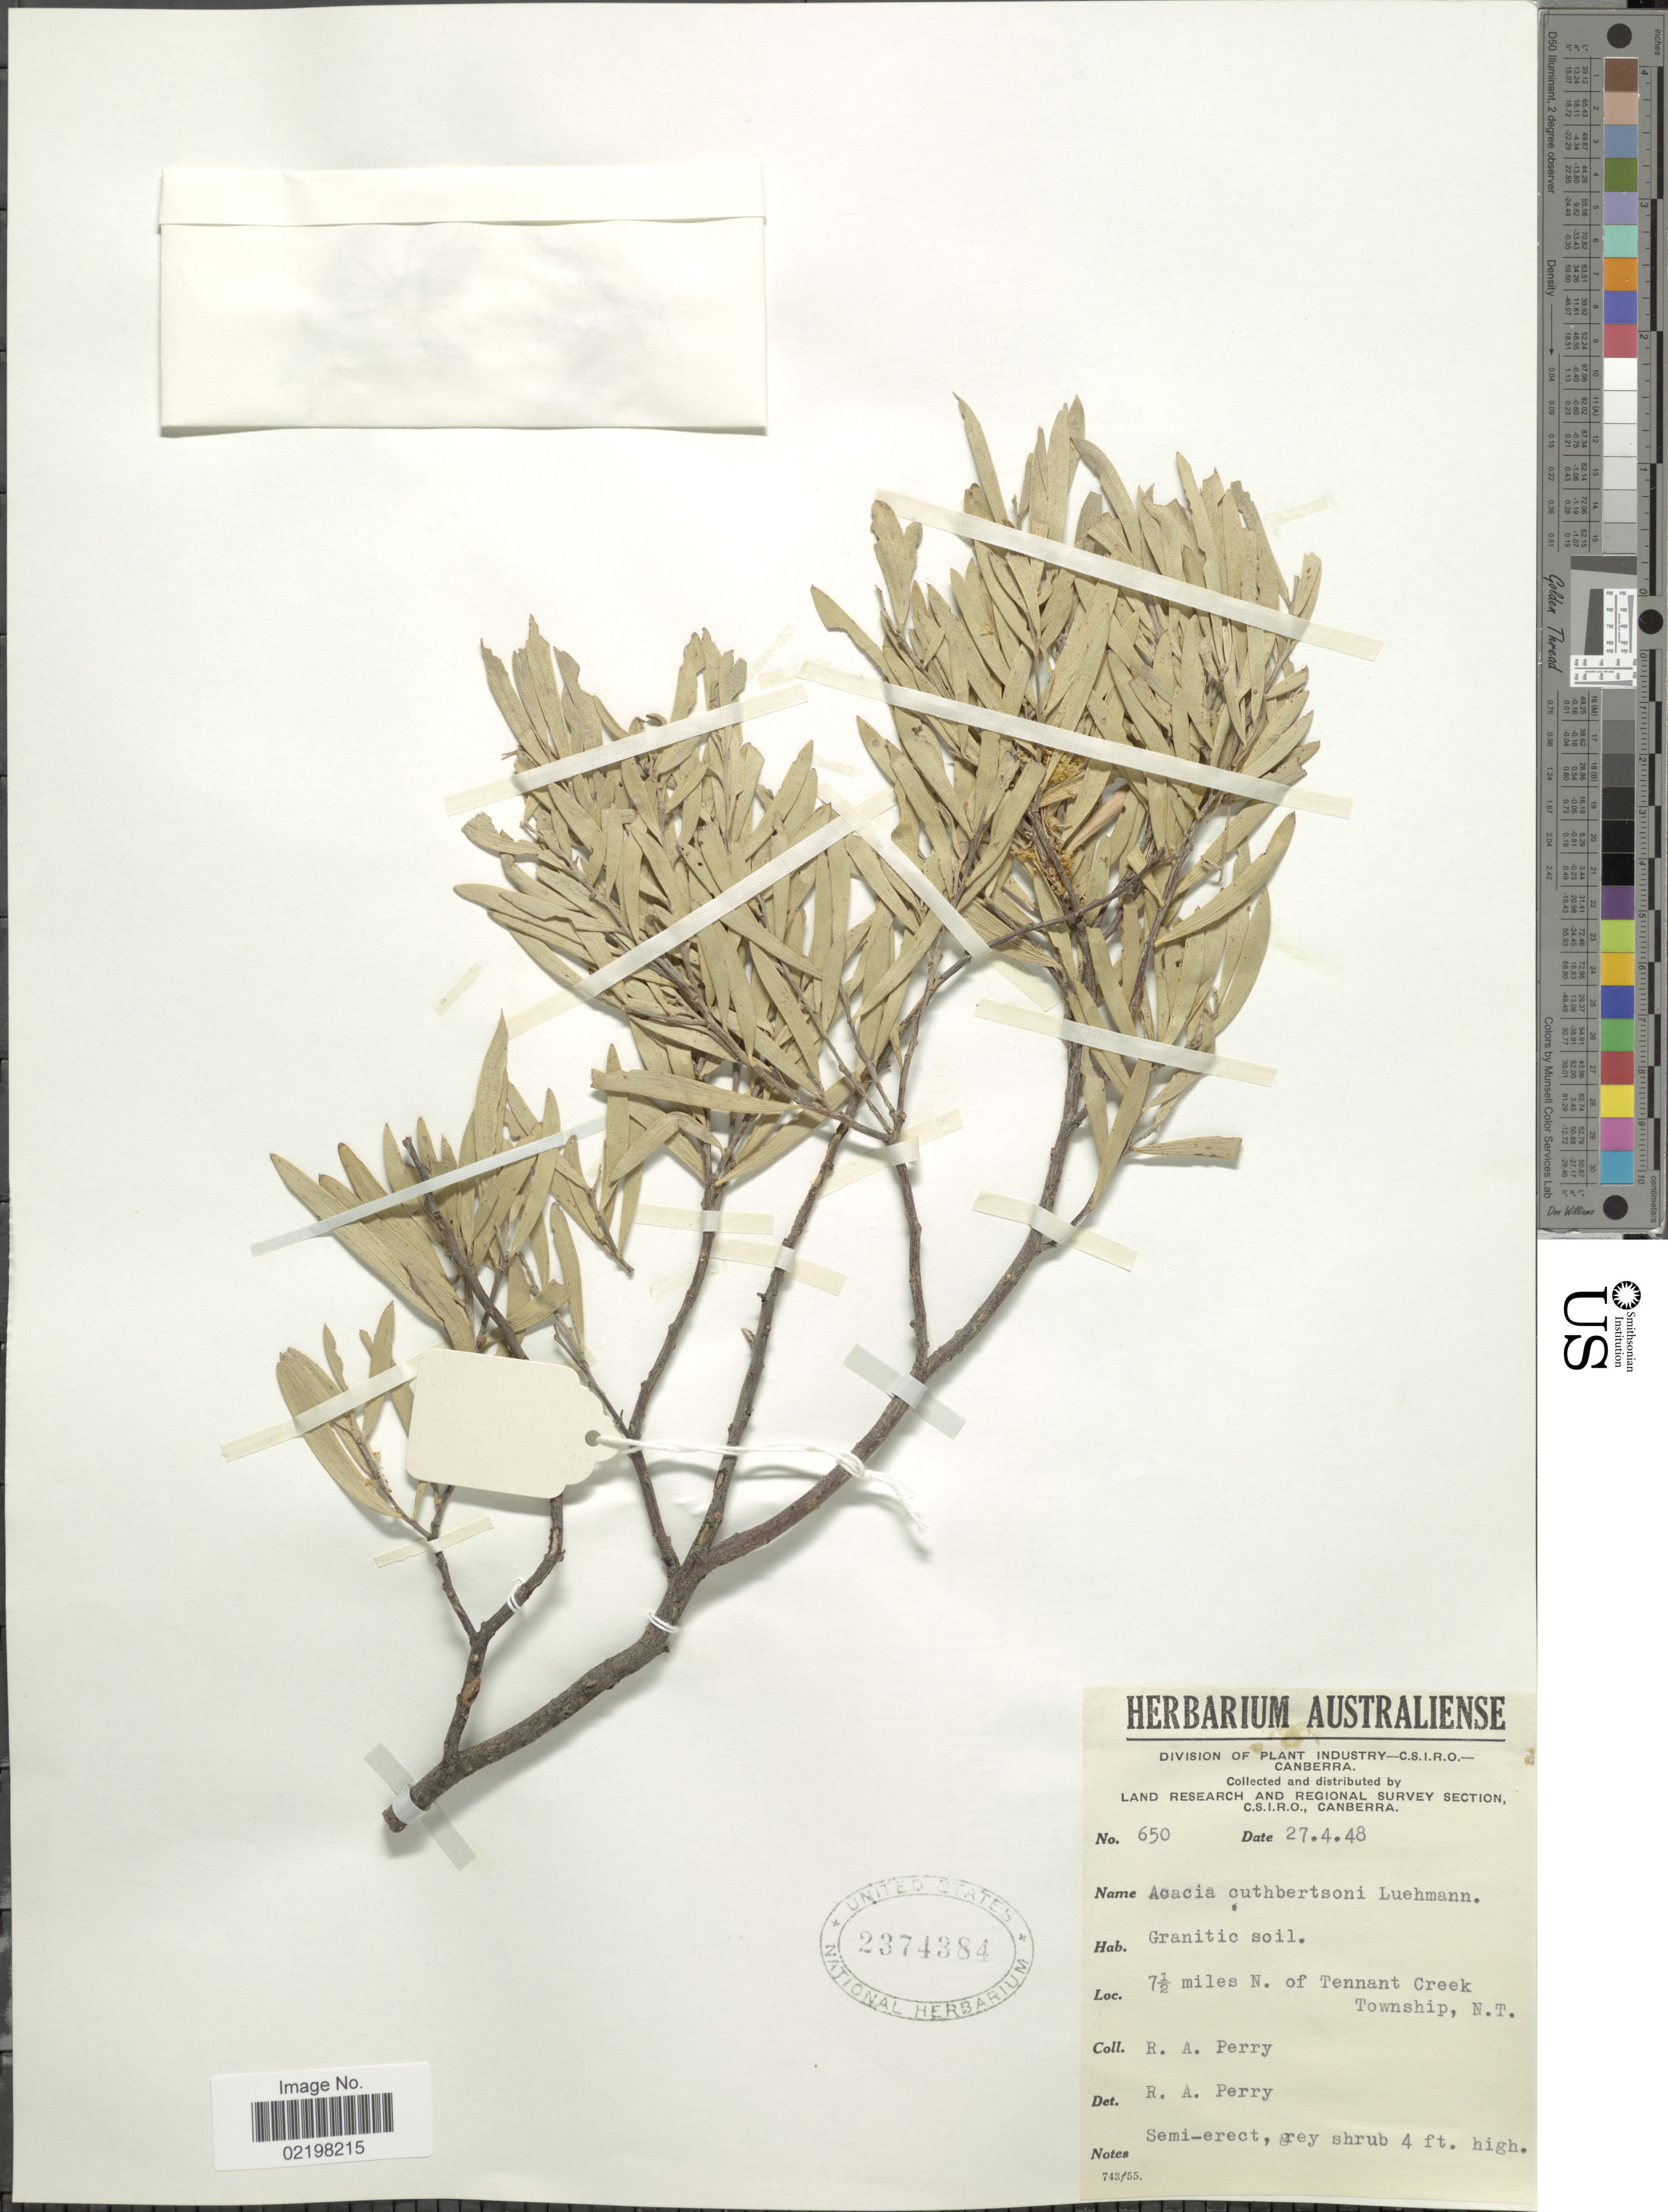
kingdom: Plantae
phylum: Tracheophyta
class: Magnoliopsida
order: Fabales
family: Fabaceae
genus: Acacia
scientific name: Acacia cuthbertsoni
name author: Luehm.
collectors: Perry, R. A.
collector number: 650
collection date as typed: Transcribed d/m/y: 27/4/48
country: Australia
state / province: Northern Territory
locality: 7½ miles N. of Tennant Creek Township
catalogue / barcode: US 2374384